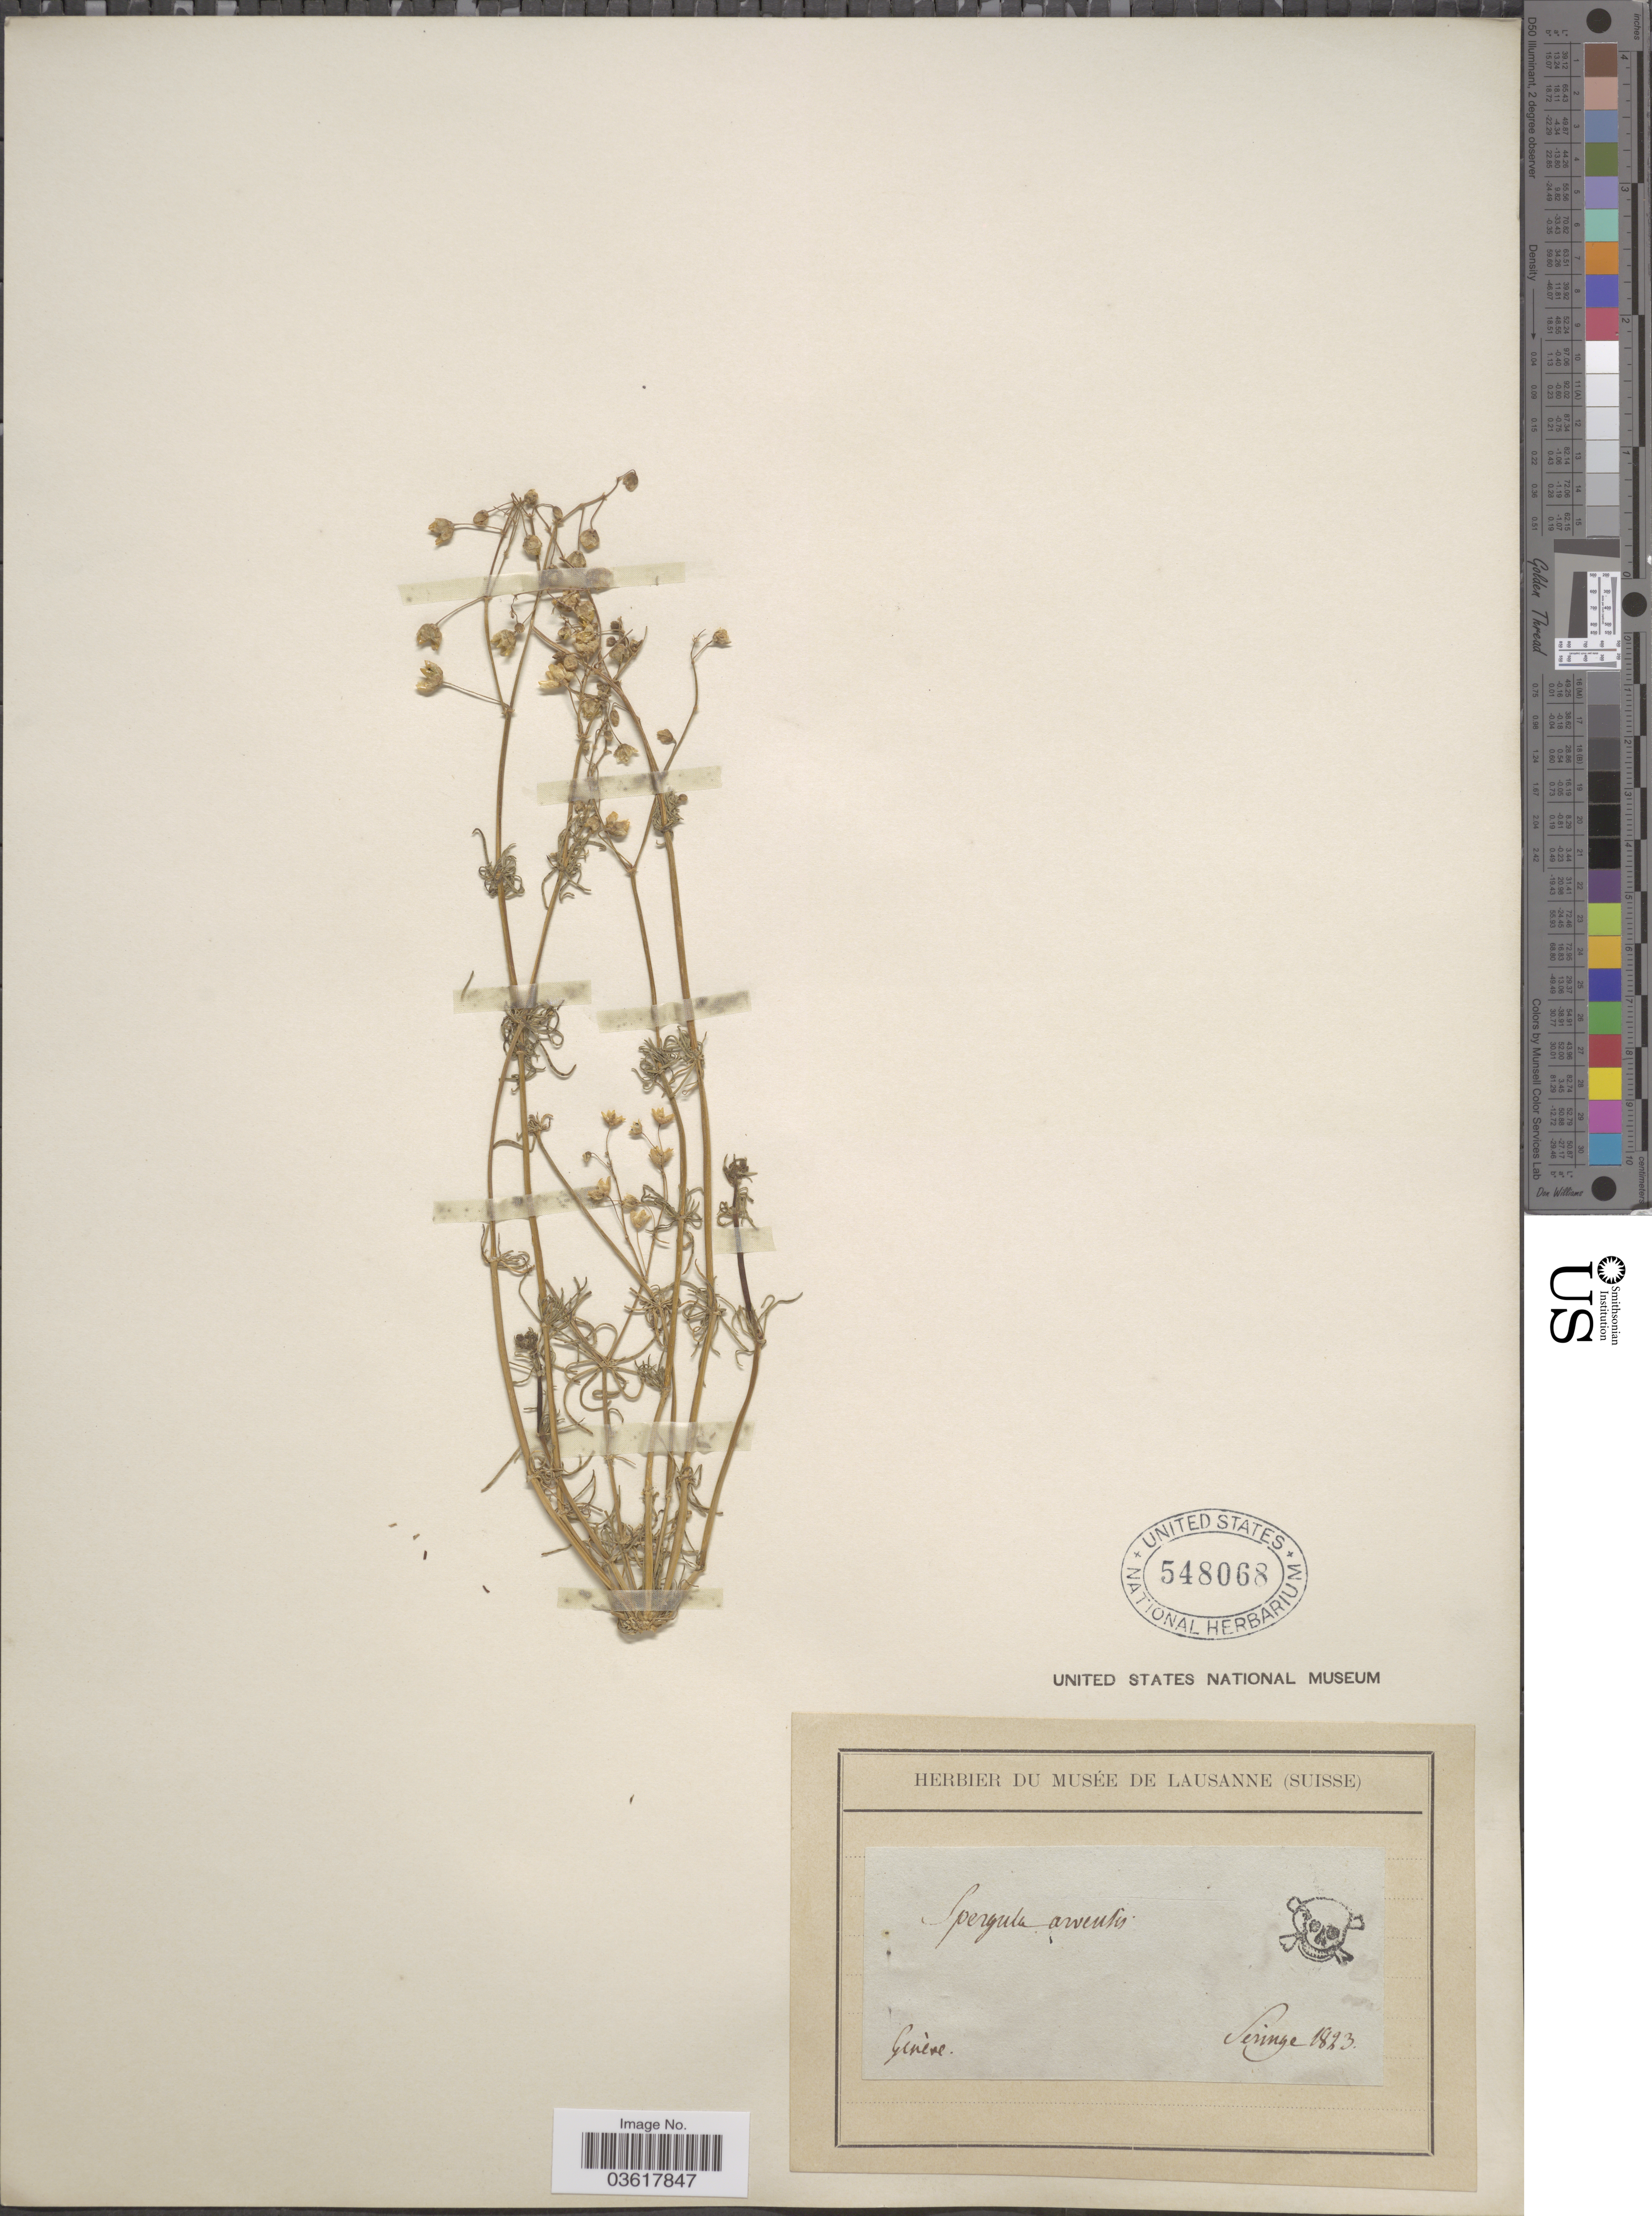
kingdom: Plantae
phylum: Tracheophyta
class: Magnoliopsida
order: Caryophyllales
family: Caryophyllaceae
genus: Spergula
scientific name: Spergula arvensis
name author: L.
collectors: Seringe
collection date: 1823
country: Switzerland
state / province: Genève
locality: Genève.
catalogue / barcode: US 548068